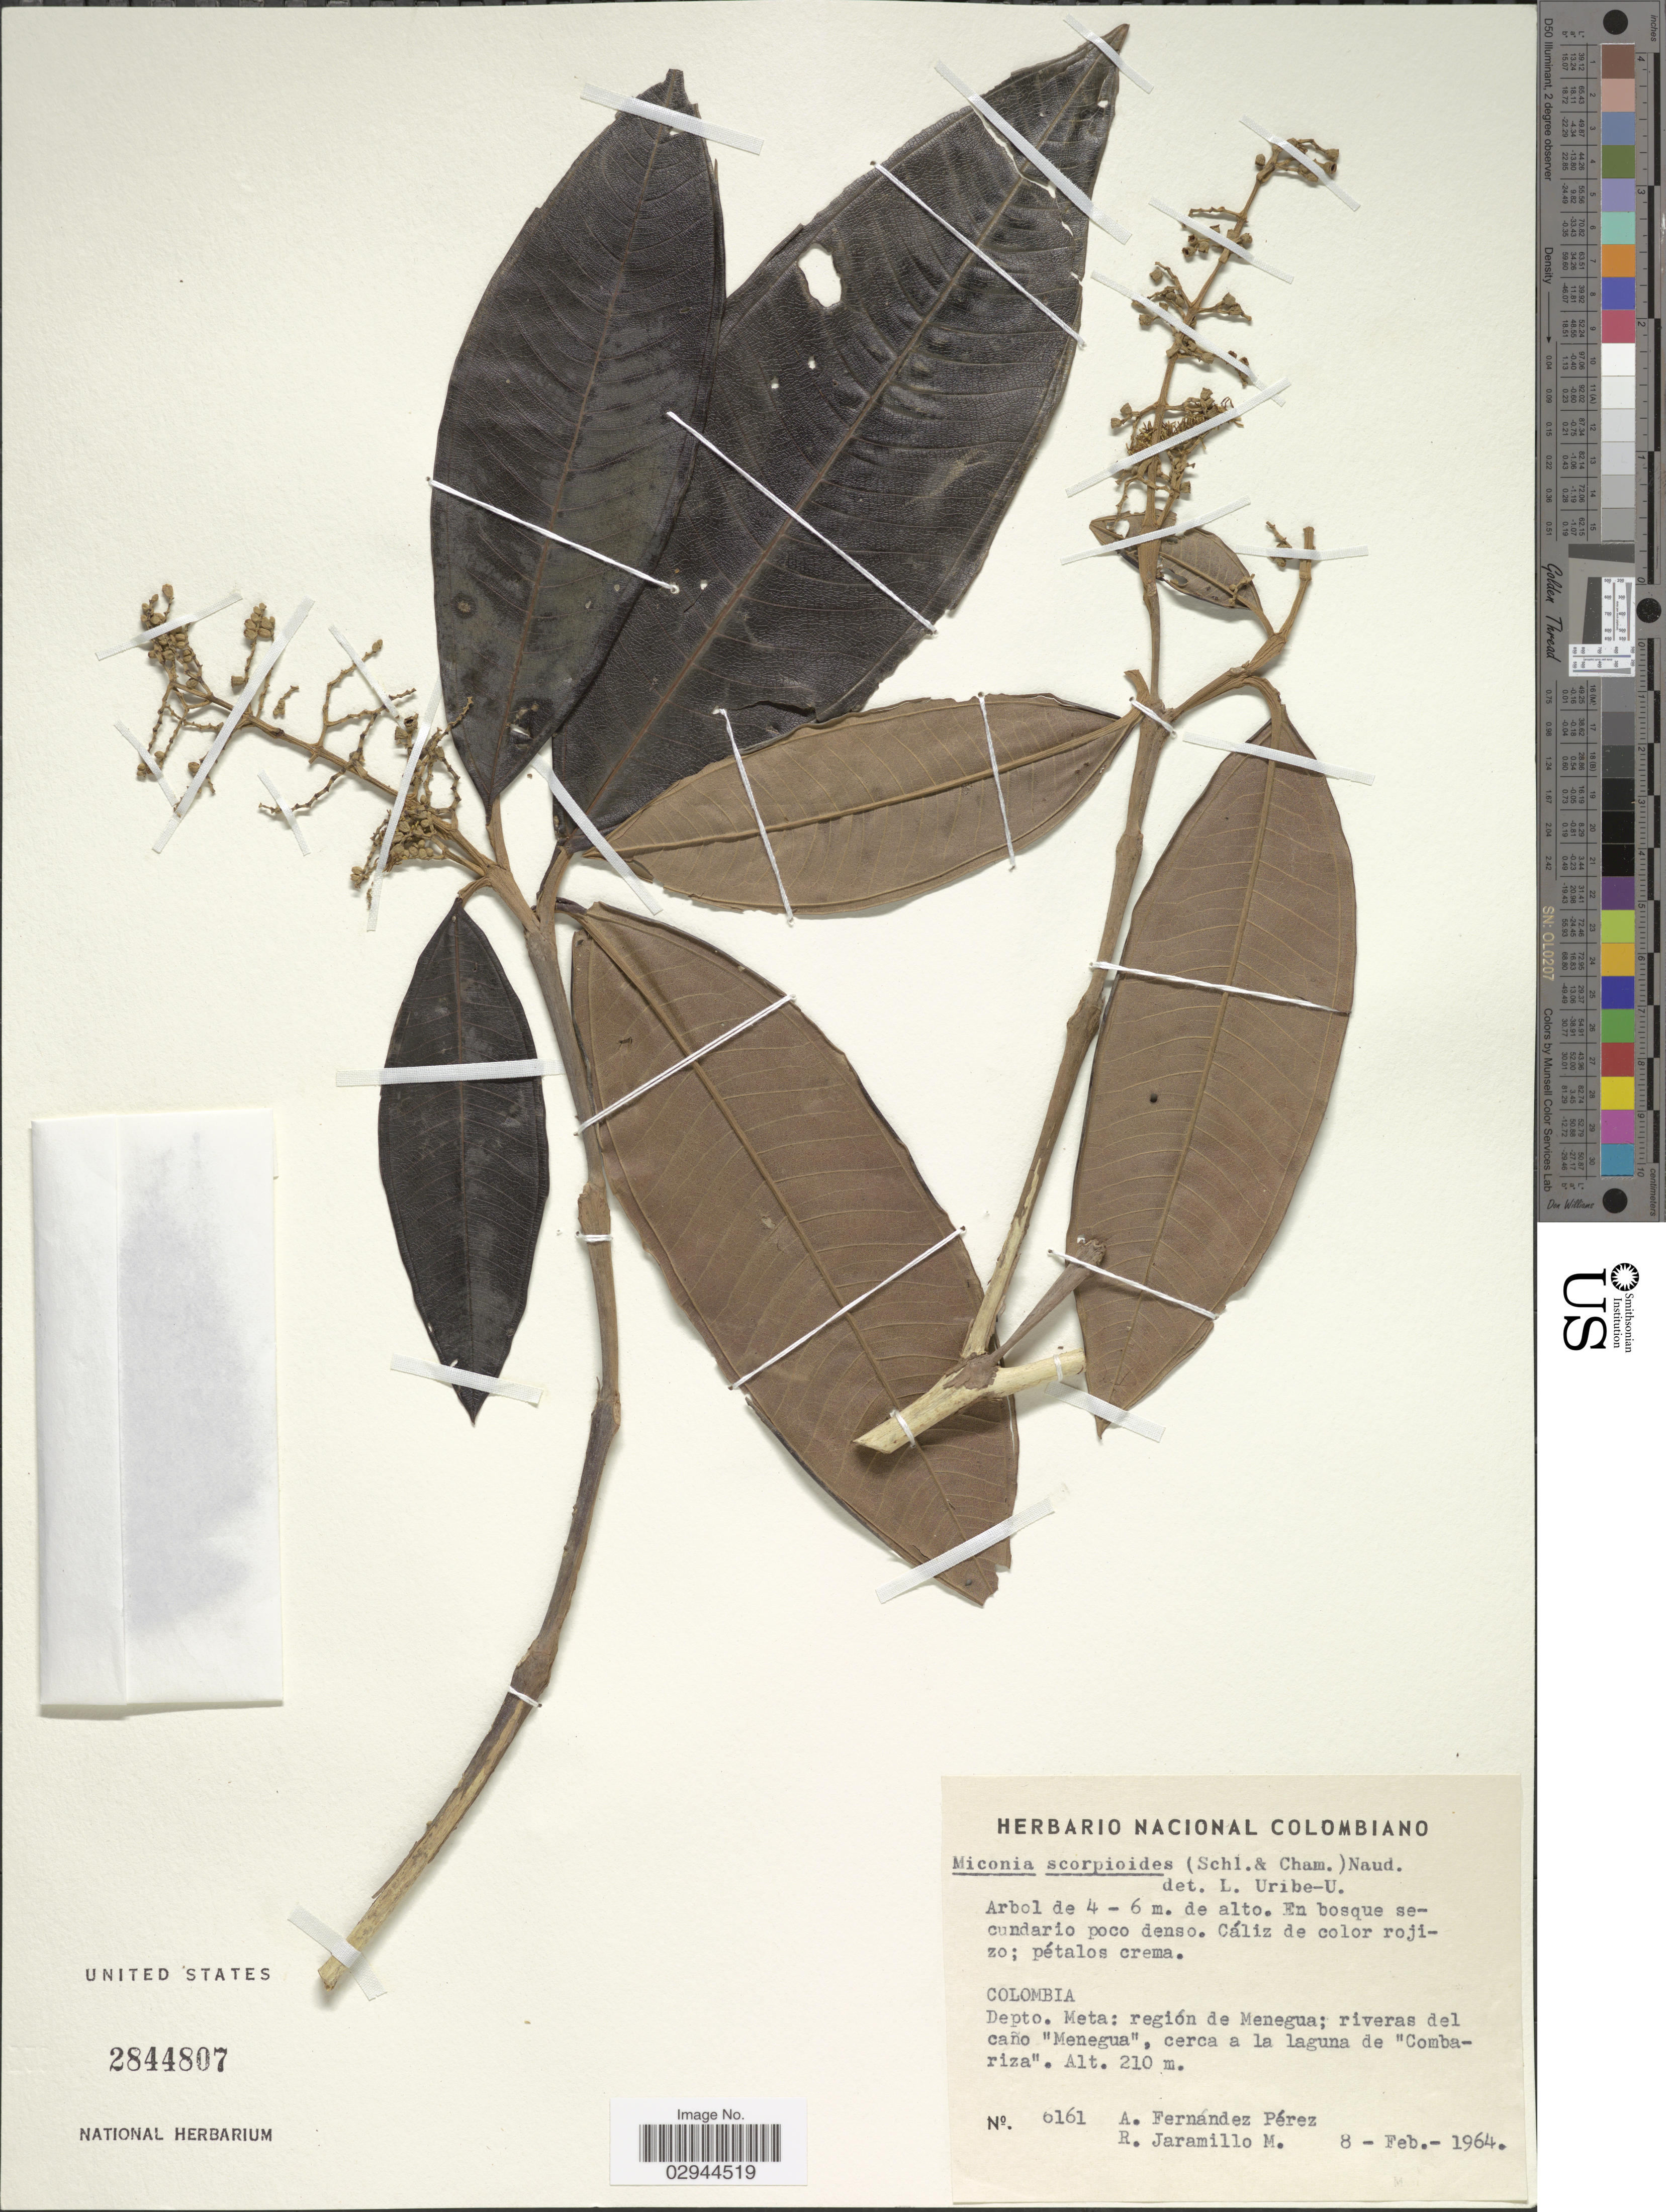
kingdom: Plantae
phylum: Tracheophyta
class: Magnoliopsida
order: Myrtales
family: Melastomataceae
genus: Miconia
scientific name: Miconia trinervia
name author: (Sw.) D. Don ex Loudon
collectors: A. Fernández-Pérez & R. Jaramillo M.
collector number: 6161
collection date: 1964-02-08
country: Colombia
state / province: Meta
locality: Depto. Meta, región de Menegua, riveras del caño "Menegua", cerca a la laguna de Combariza.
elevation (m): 210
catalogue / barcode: US 2844807